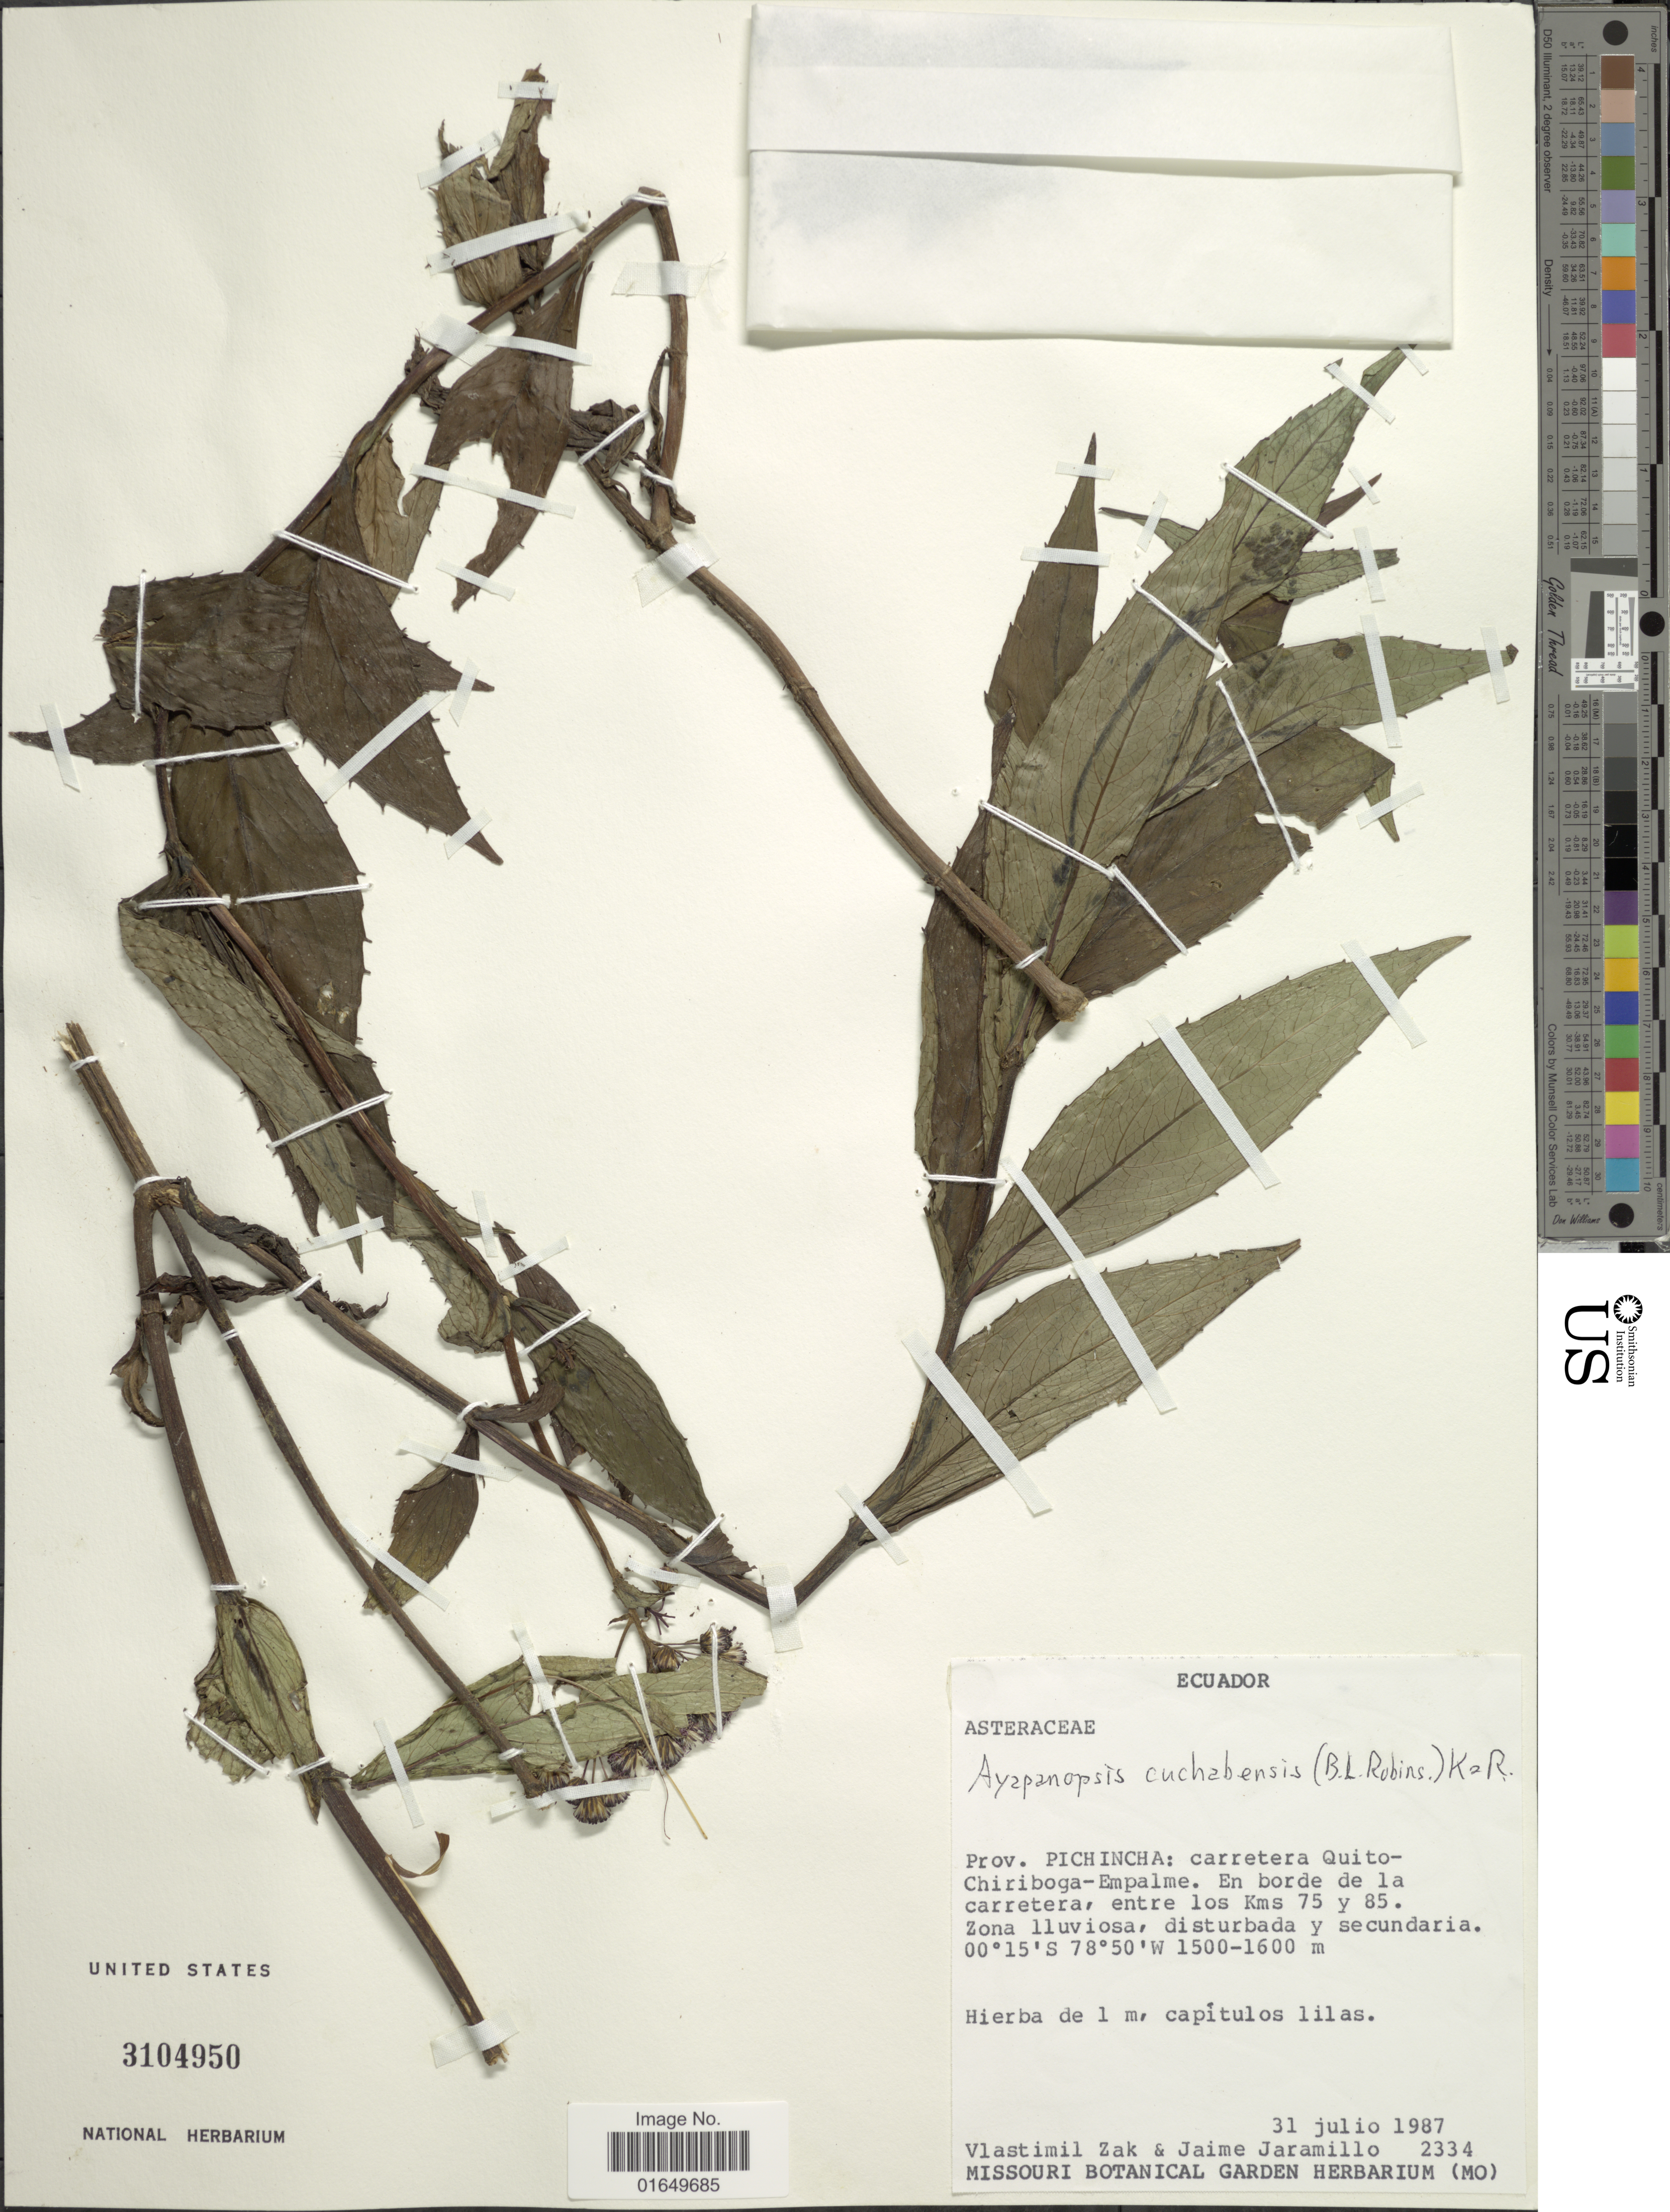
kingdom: Plantae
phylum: Tracheophyta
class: Magnoliopsida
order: Asterales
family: Asteraceae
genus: Ayapanopsis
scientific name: Ayapanopsis cuchabensis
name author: (B.L. Rob.) R.M. King & H. Rob.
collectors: V. Zak & J. Jaramillo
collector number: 2334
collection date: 1987-07-31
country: Ecuador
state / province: Pichincha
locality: Carretera Quito-Chiriboga-Empalme. En borde de la carretera, entre los Kms 75 y 85. Zona lluviosa, disturbada y secundaria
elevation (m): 1500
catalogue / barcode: US 3104950